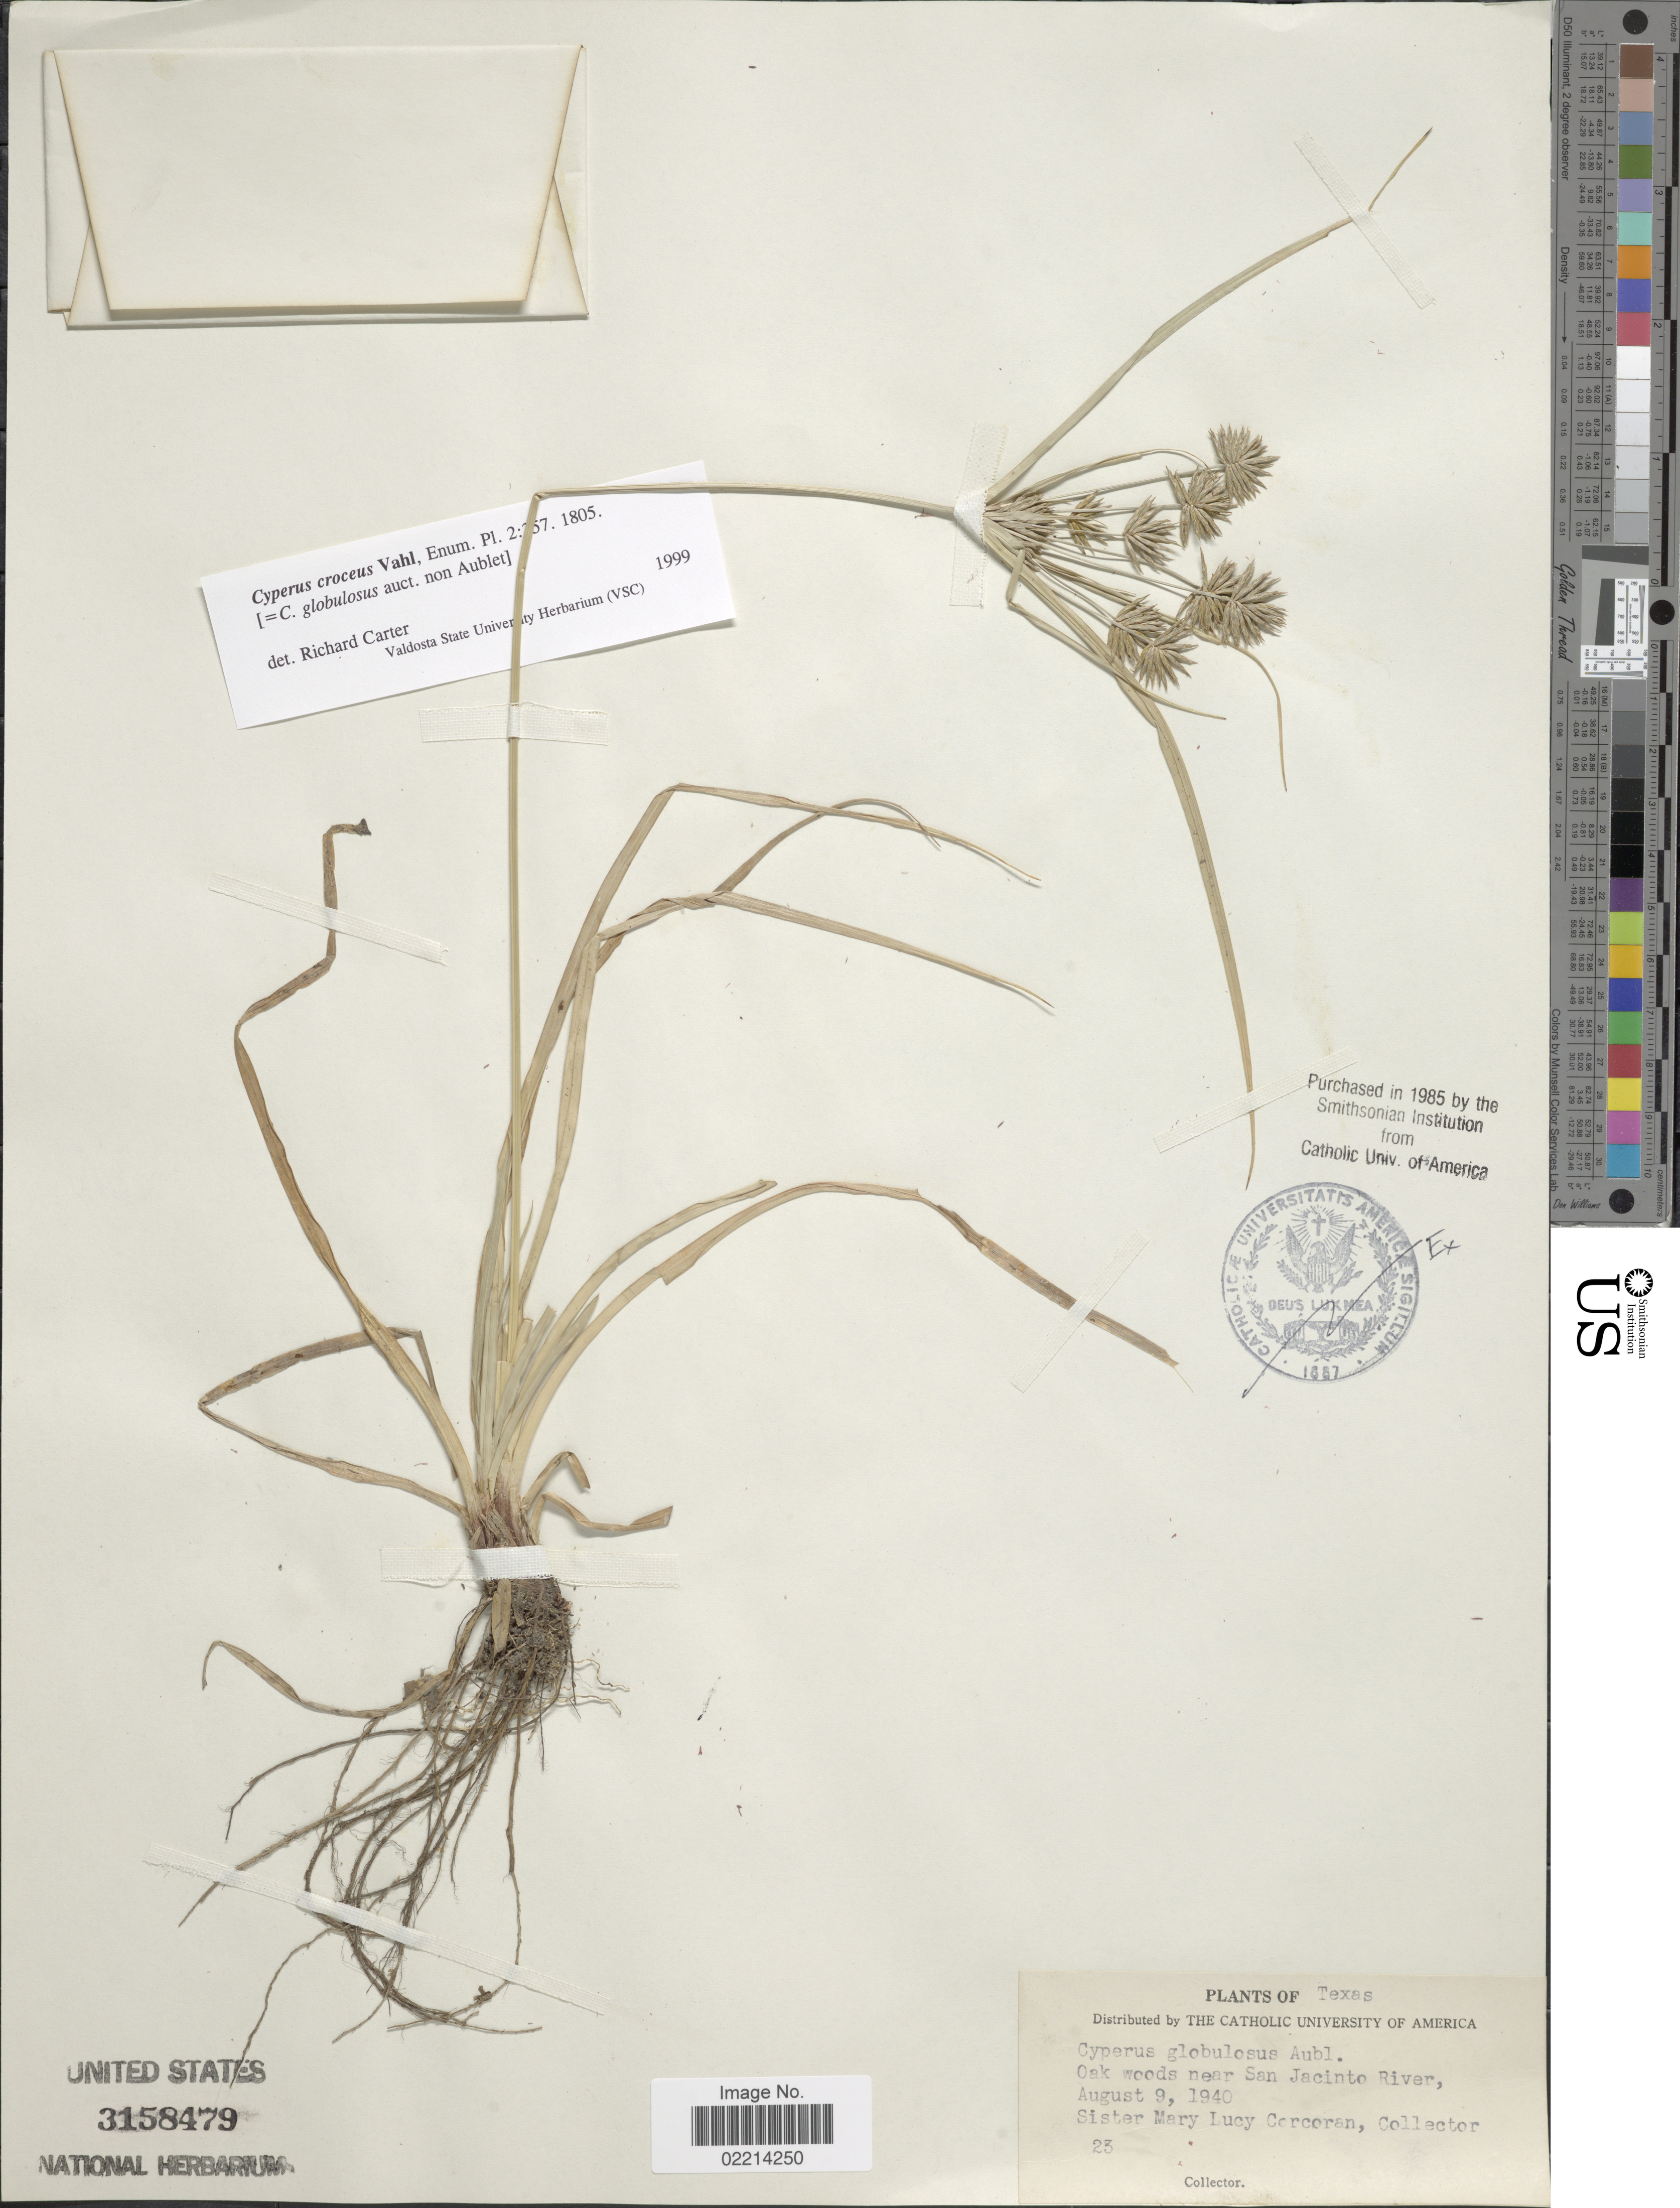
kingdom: Plantae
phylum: Tracheophyta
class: Liliopsida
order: Poales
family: Cyperaceae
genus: Cyperus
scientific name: Cyperus croceus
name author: Vahl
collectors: M. Corcoran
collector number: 23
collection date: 1940-08-09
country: United States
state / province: Texas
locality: Oak woods near San Jacinto River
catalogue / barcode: US 3158479